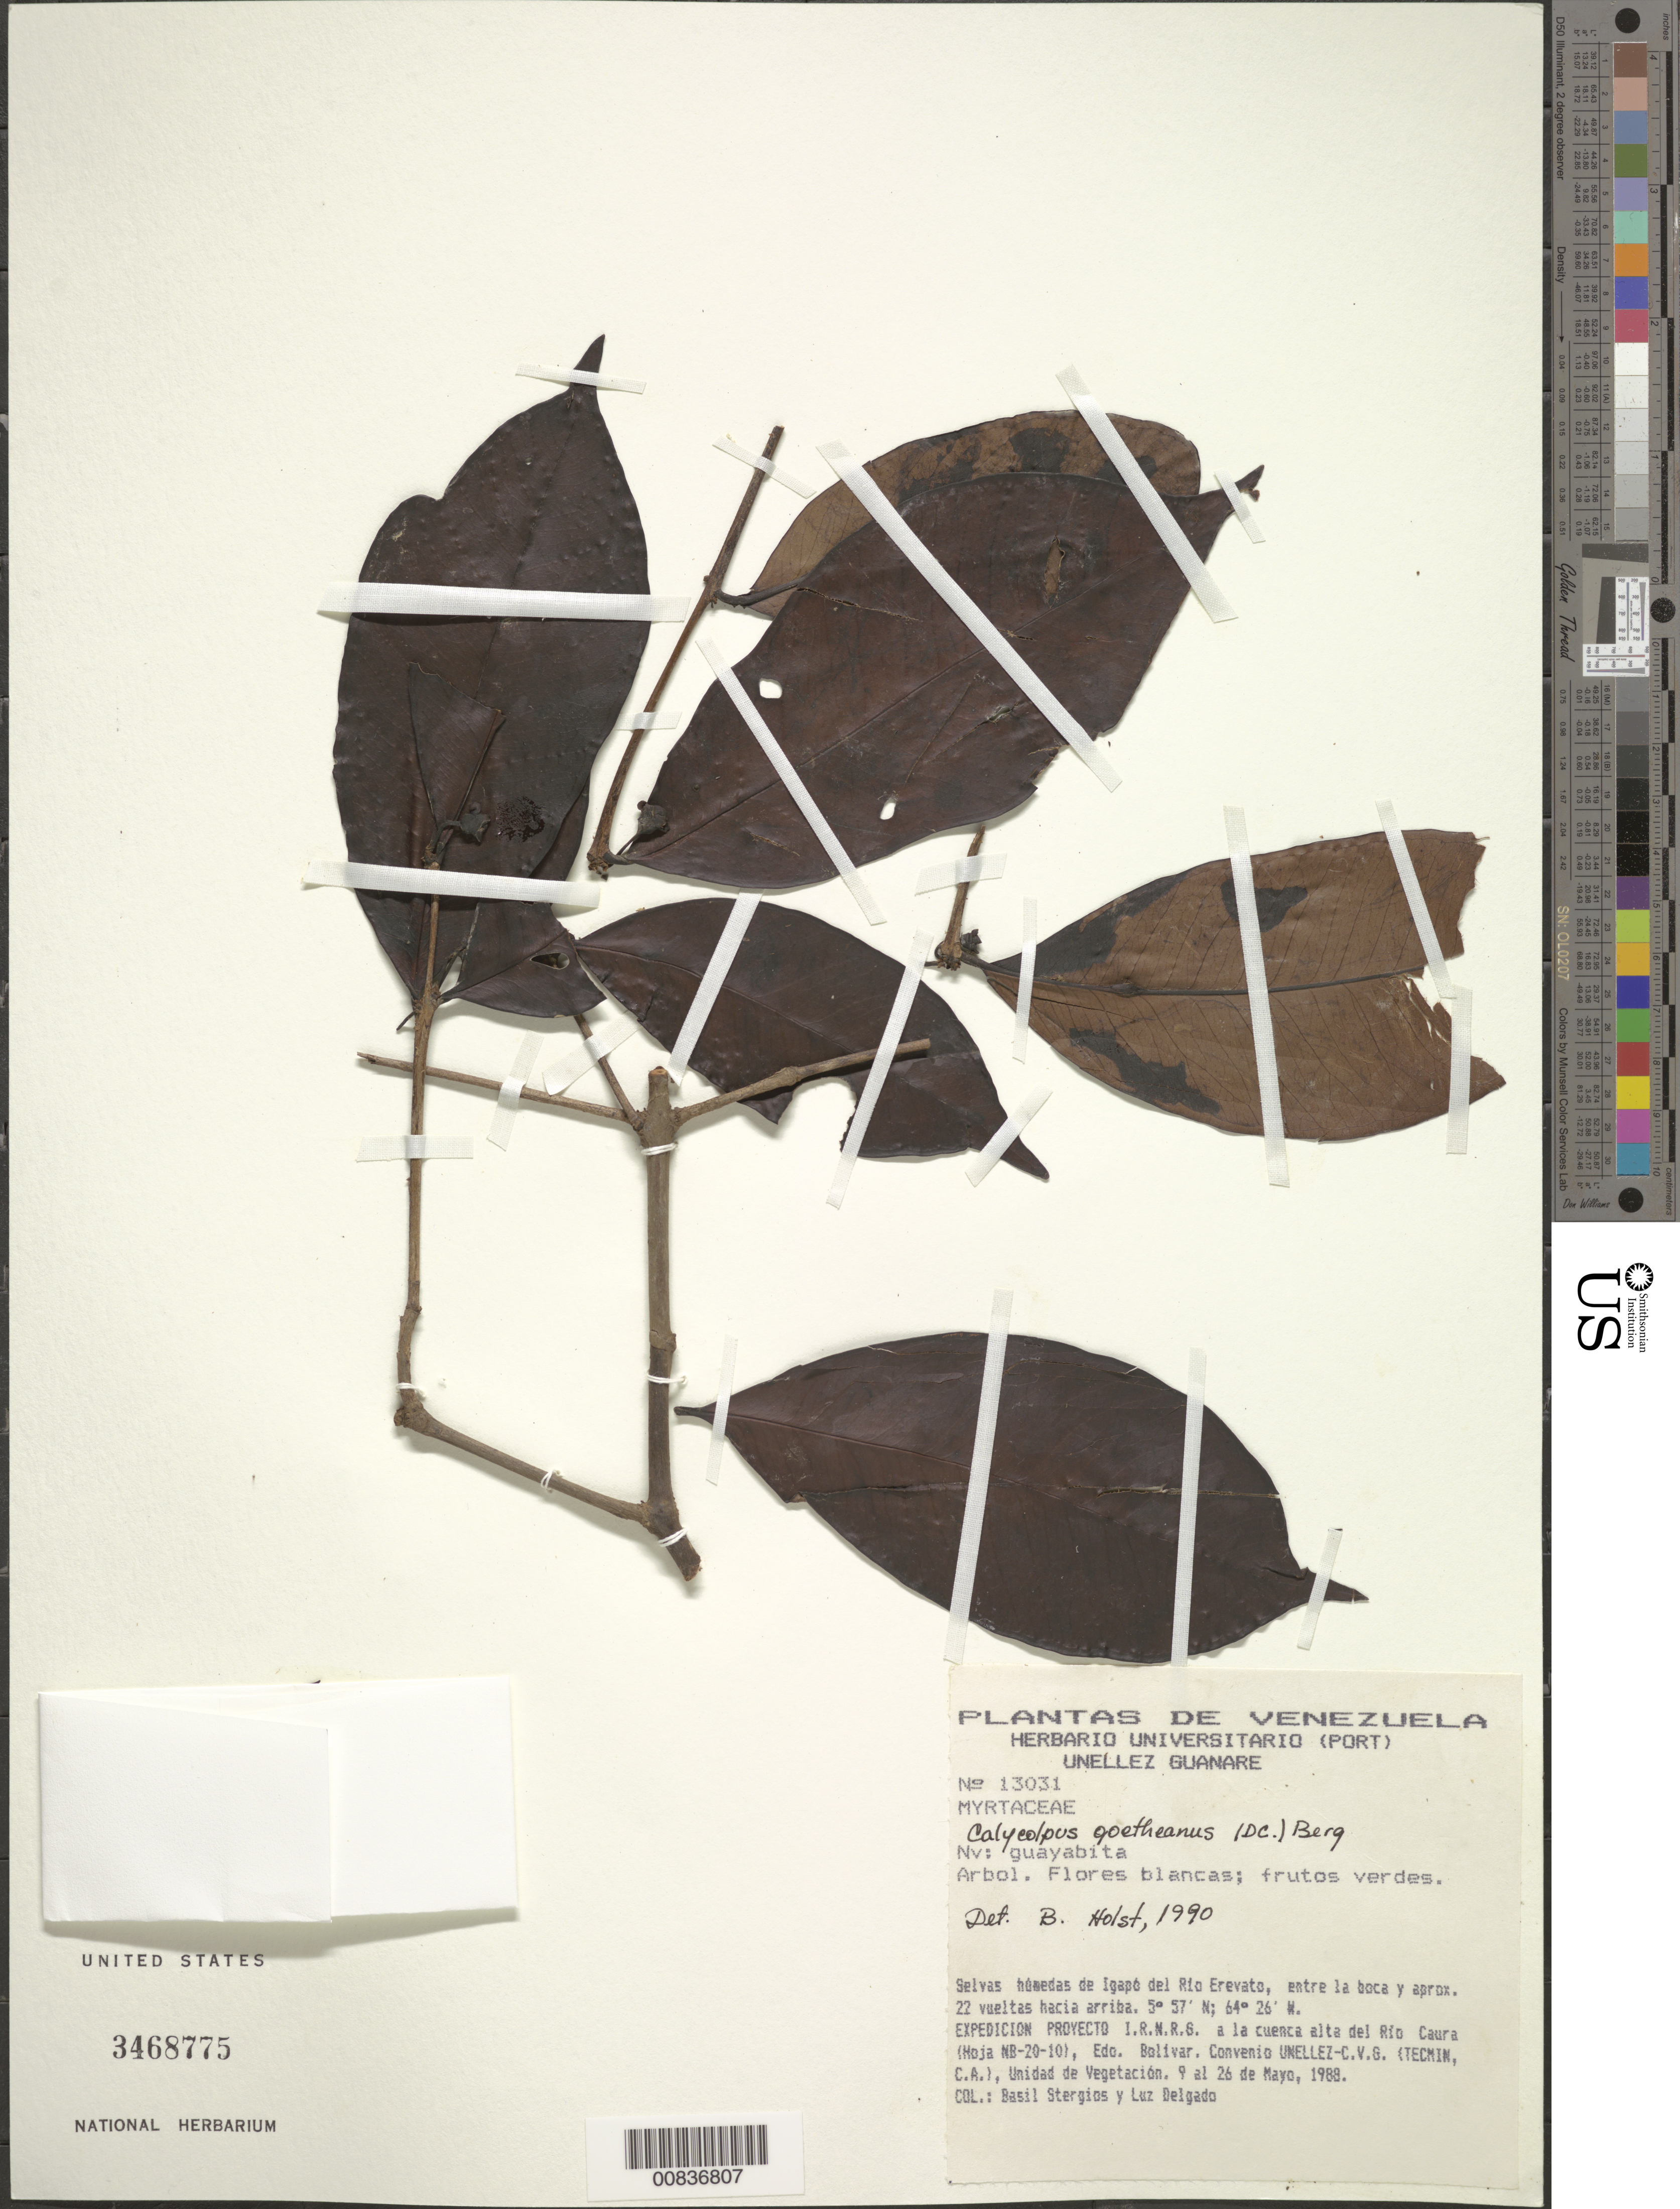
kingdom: Plantae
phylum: Tracheophyta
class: Magnoliopsida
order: Myrtales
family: Myrtaceae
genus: Calycolpus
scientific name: Calycolpus goetheanus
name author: (DC.) O. Berg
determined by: Holst, Bruce K.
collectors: B. G. Stergios & L. Delgado V.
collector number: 13031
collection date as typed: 9-May-88 to 26-May-88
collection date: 1988-05-09/1988-05-26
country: Venezuela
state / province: Bolívar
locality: Igapó del río Erevato, entre la boca y aprox. 22 vueltas hacia arriba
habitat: Selvas húmedas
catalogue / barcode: US 3468775